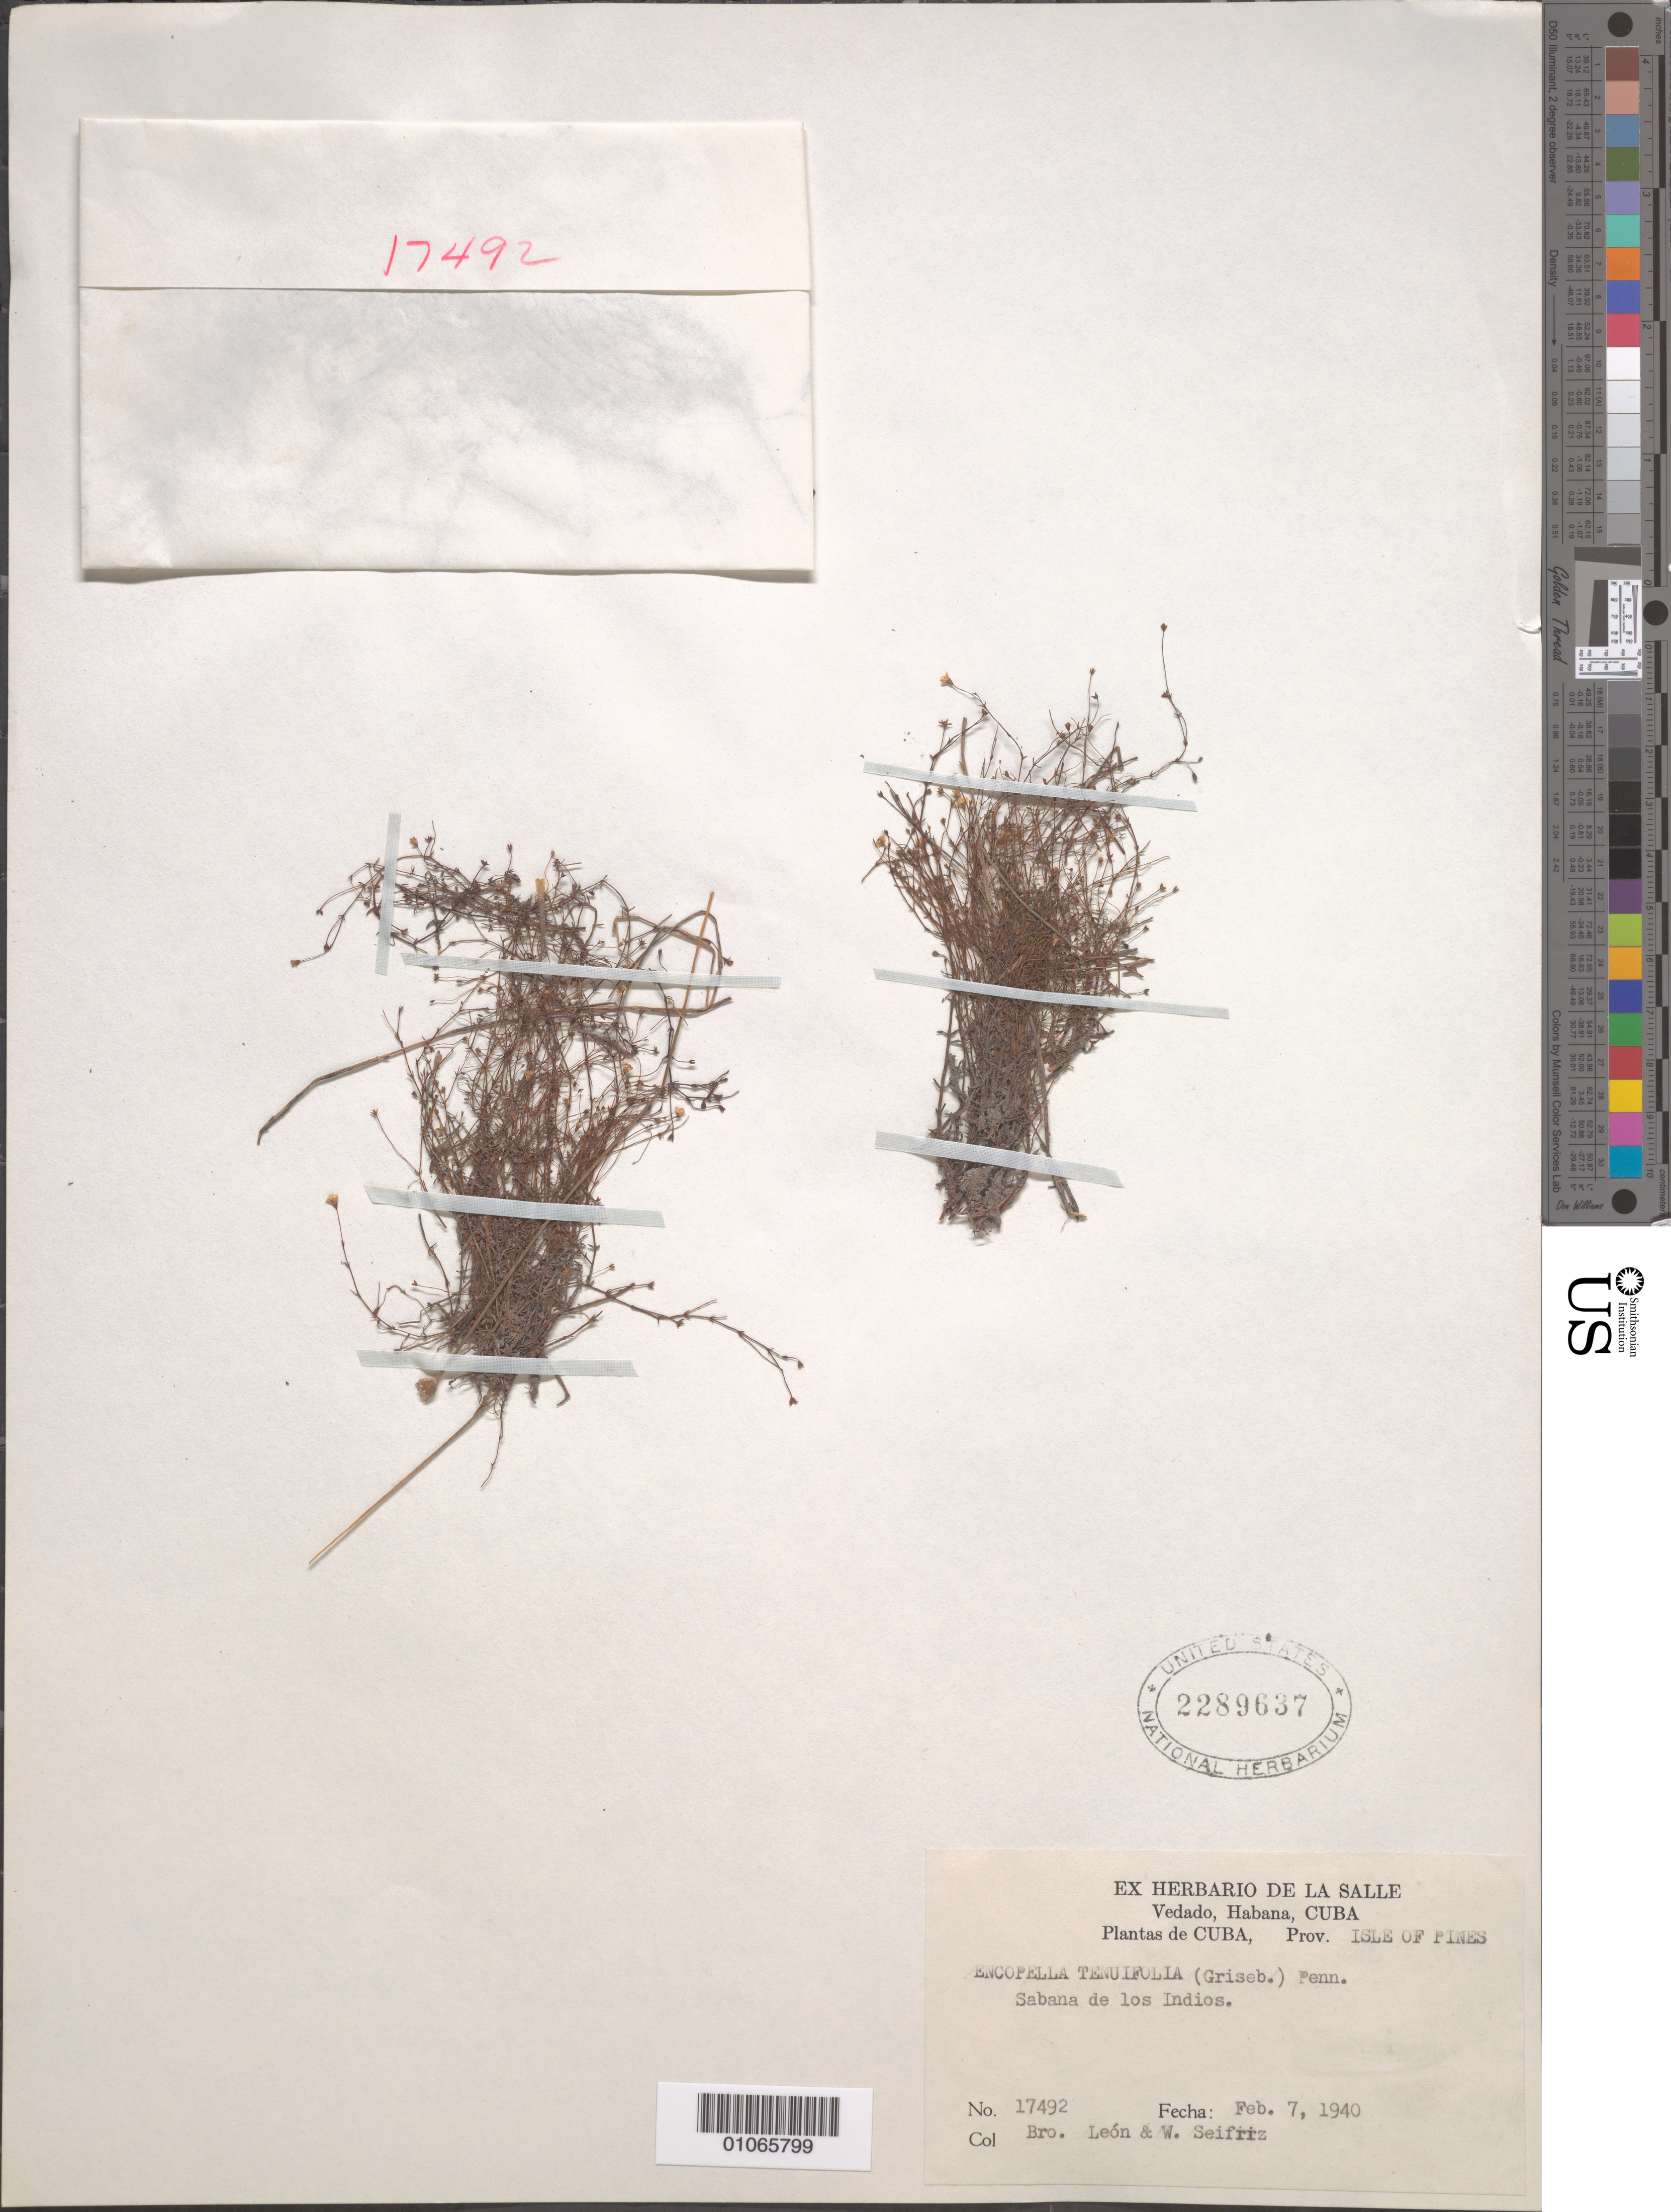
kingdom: Plantae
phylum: Tracheophyta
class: Magnoliopsida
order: Lamiales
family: Plantaginaceae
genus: Encopella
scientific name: Encopella tenuifolia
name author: (Griseb.) Pennell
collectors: Bro. León & W. Seifriz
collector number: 17492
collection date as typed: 07 Feb 1940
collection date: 1940-02-07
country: Cuba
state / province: Isla de La Juventud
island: Isla de la Juventud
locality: Savanna de los Indios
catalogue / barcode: US 2289637